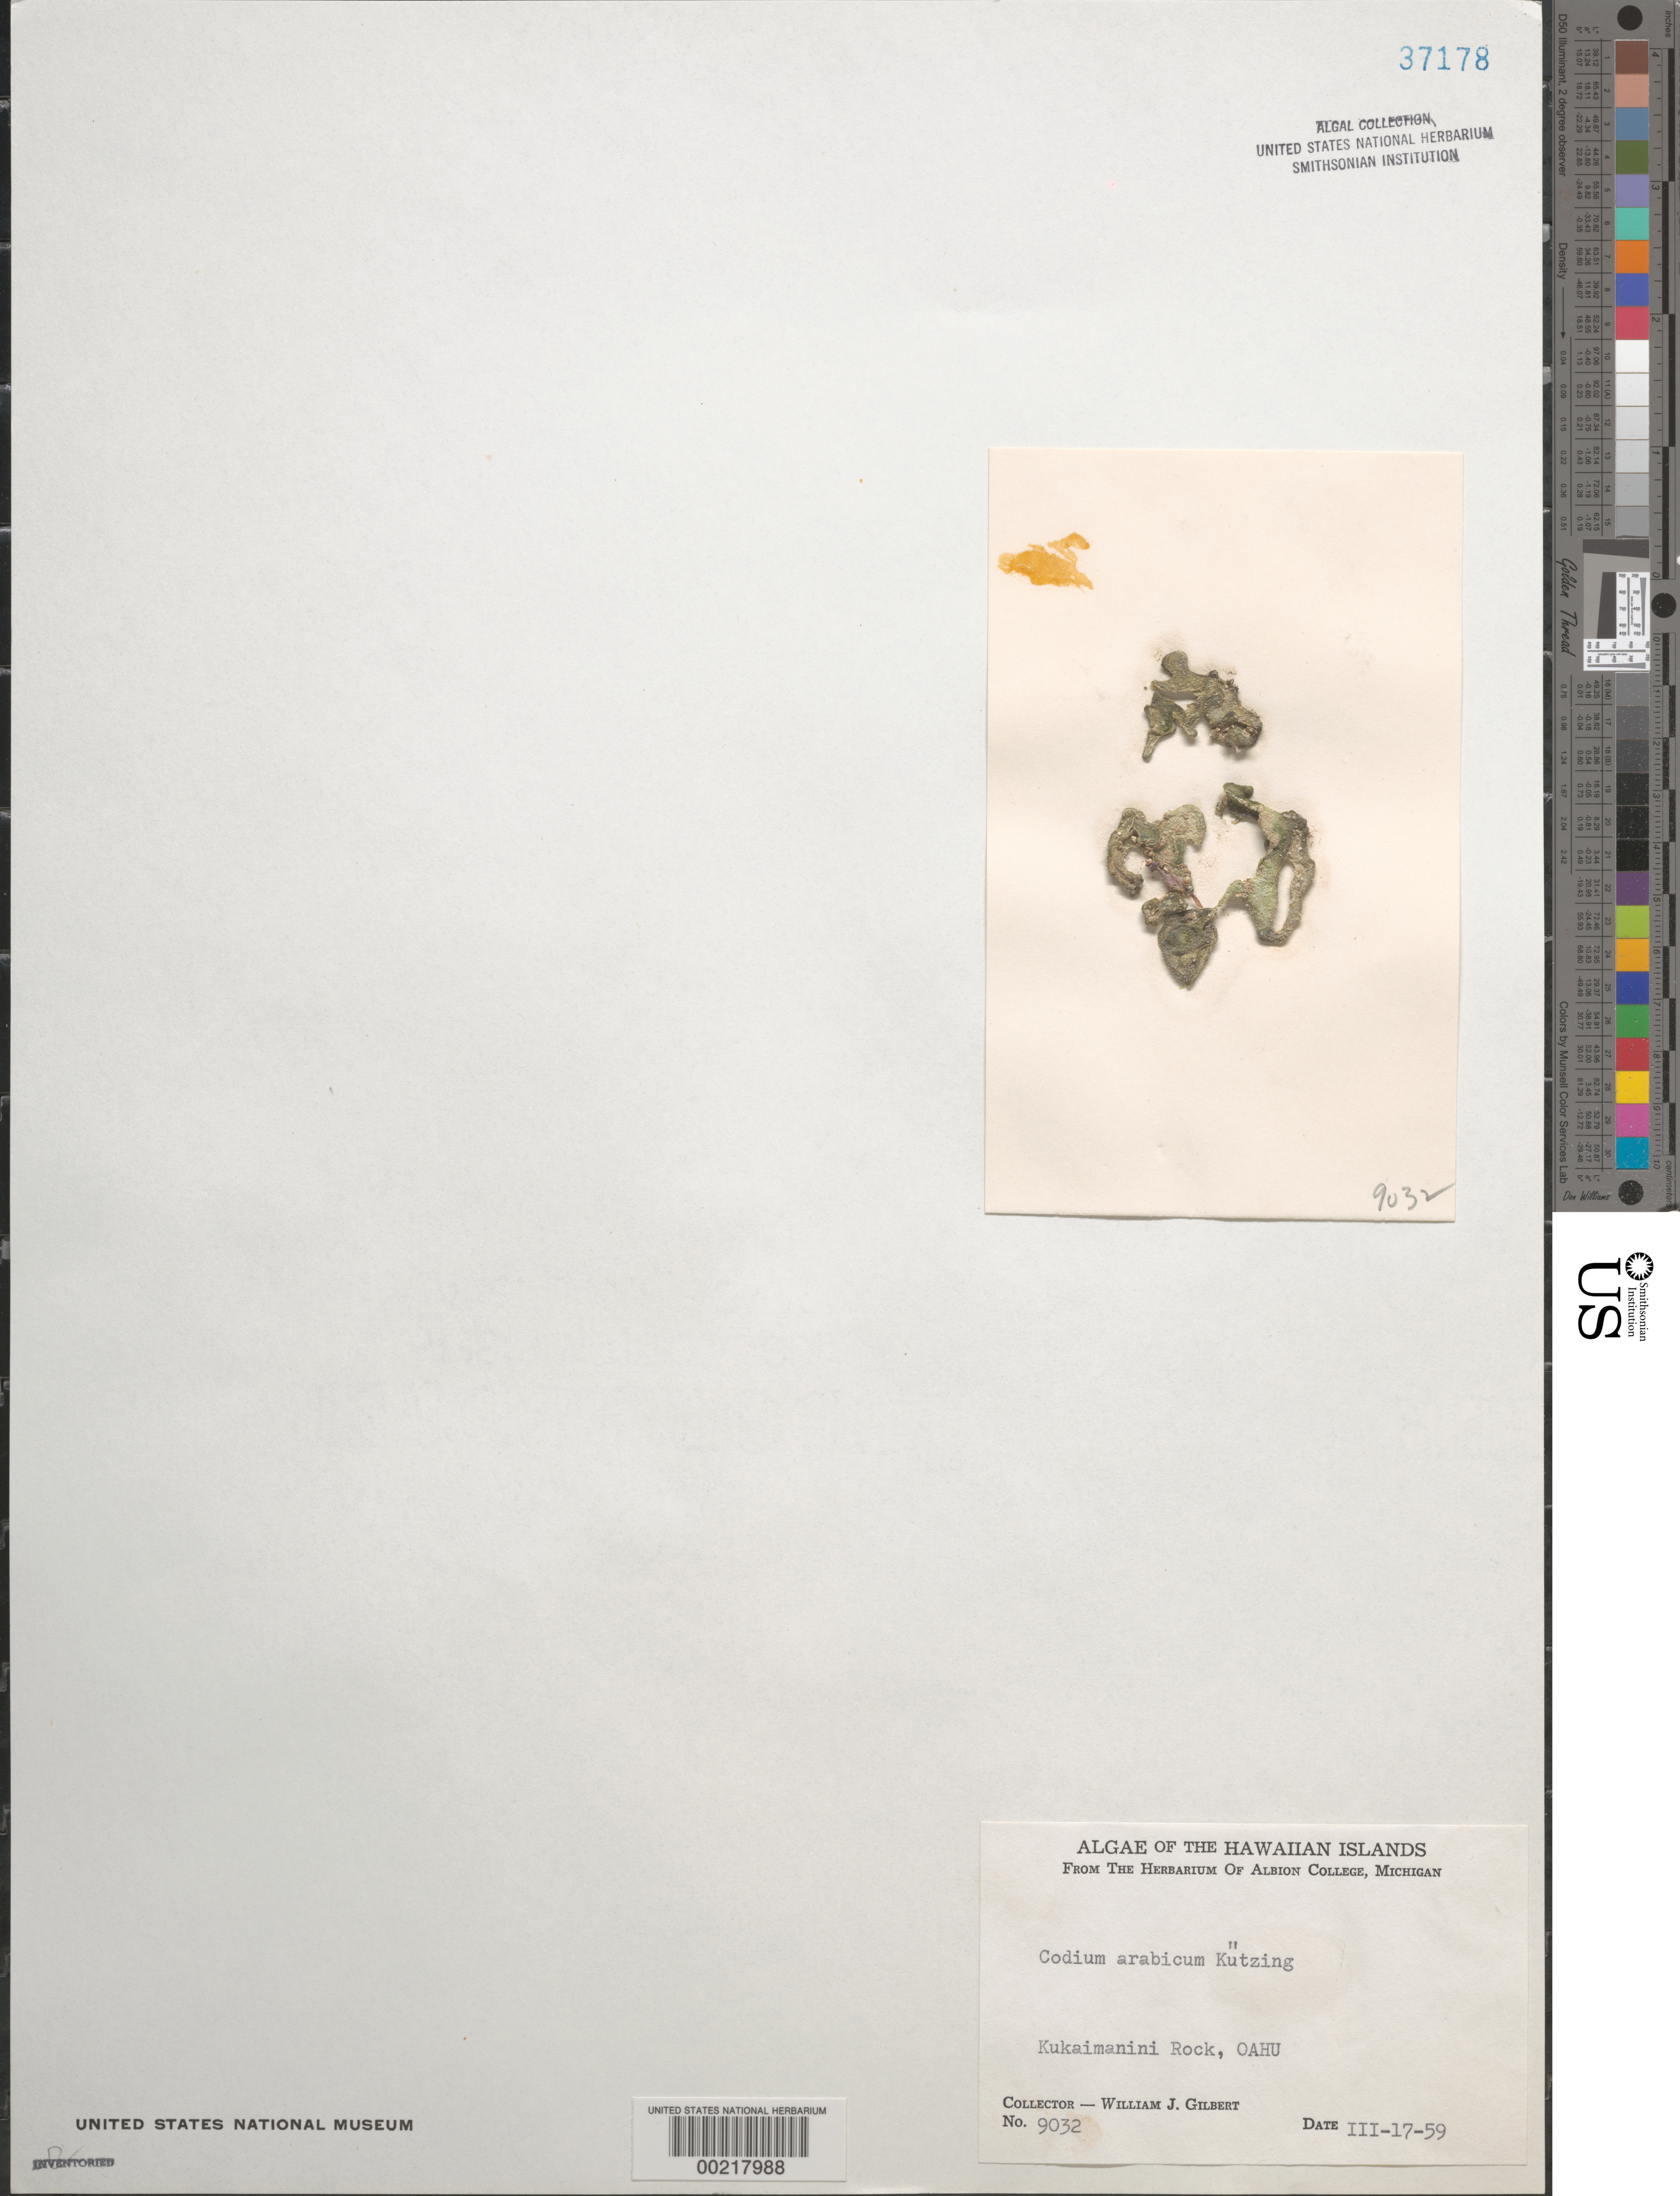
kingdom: Plantae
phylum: Chlorophyta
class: Ulvophyceae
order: Bryopsidales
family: Codiaceae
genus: Codium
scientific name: Codium arabicum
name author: Kütz.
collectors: W. J. Gilbert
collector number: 9032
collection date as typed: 17 Mar 1959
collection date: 1959-03-17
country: United States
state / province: Hawaii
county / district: Honolulu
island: Oahu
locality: Kukaimanini Rock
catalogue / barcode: US 37178